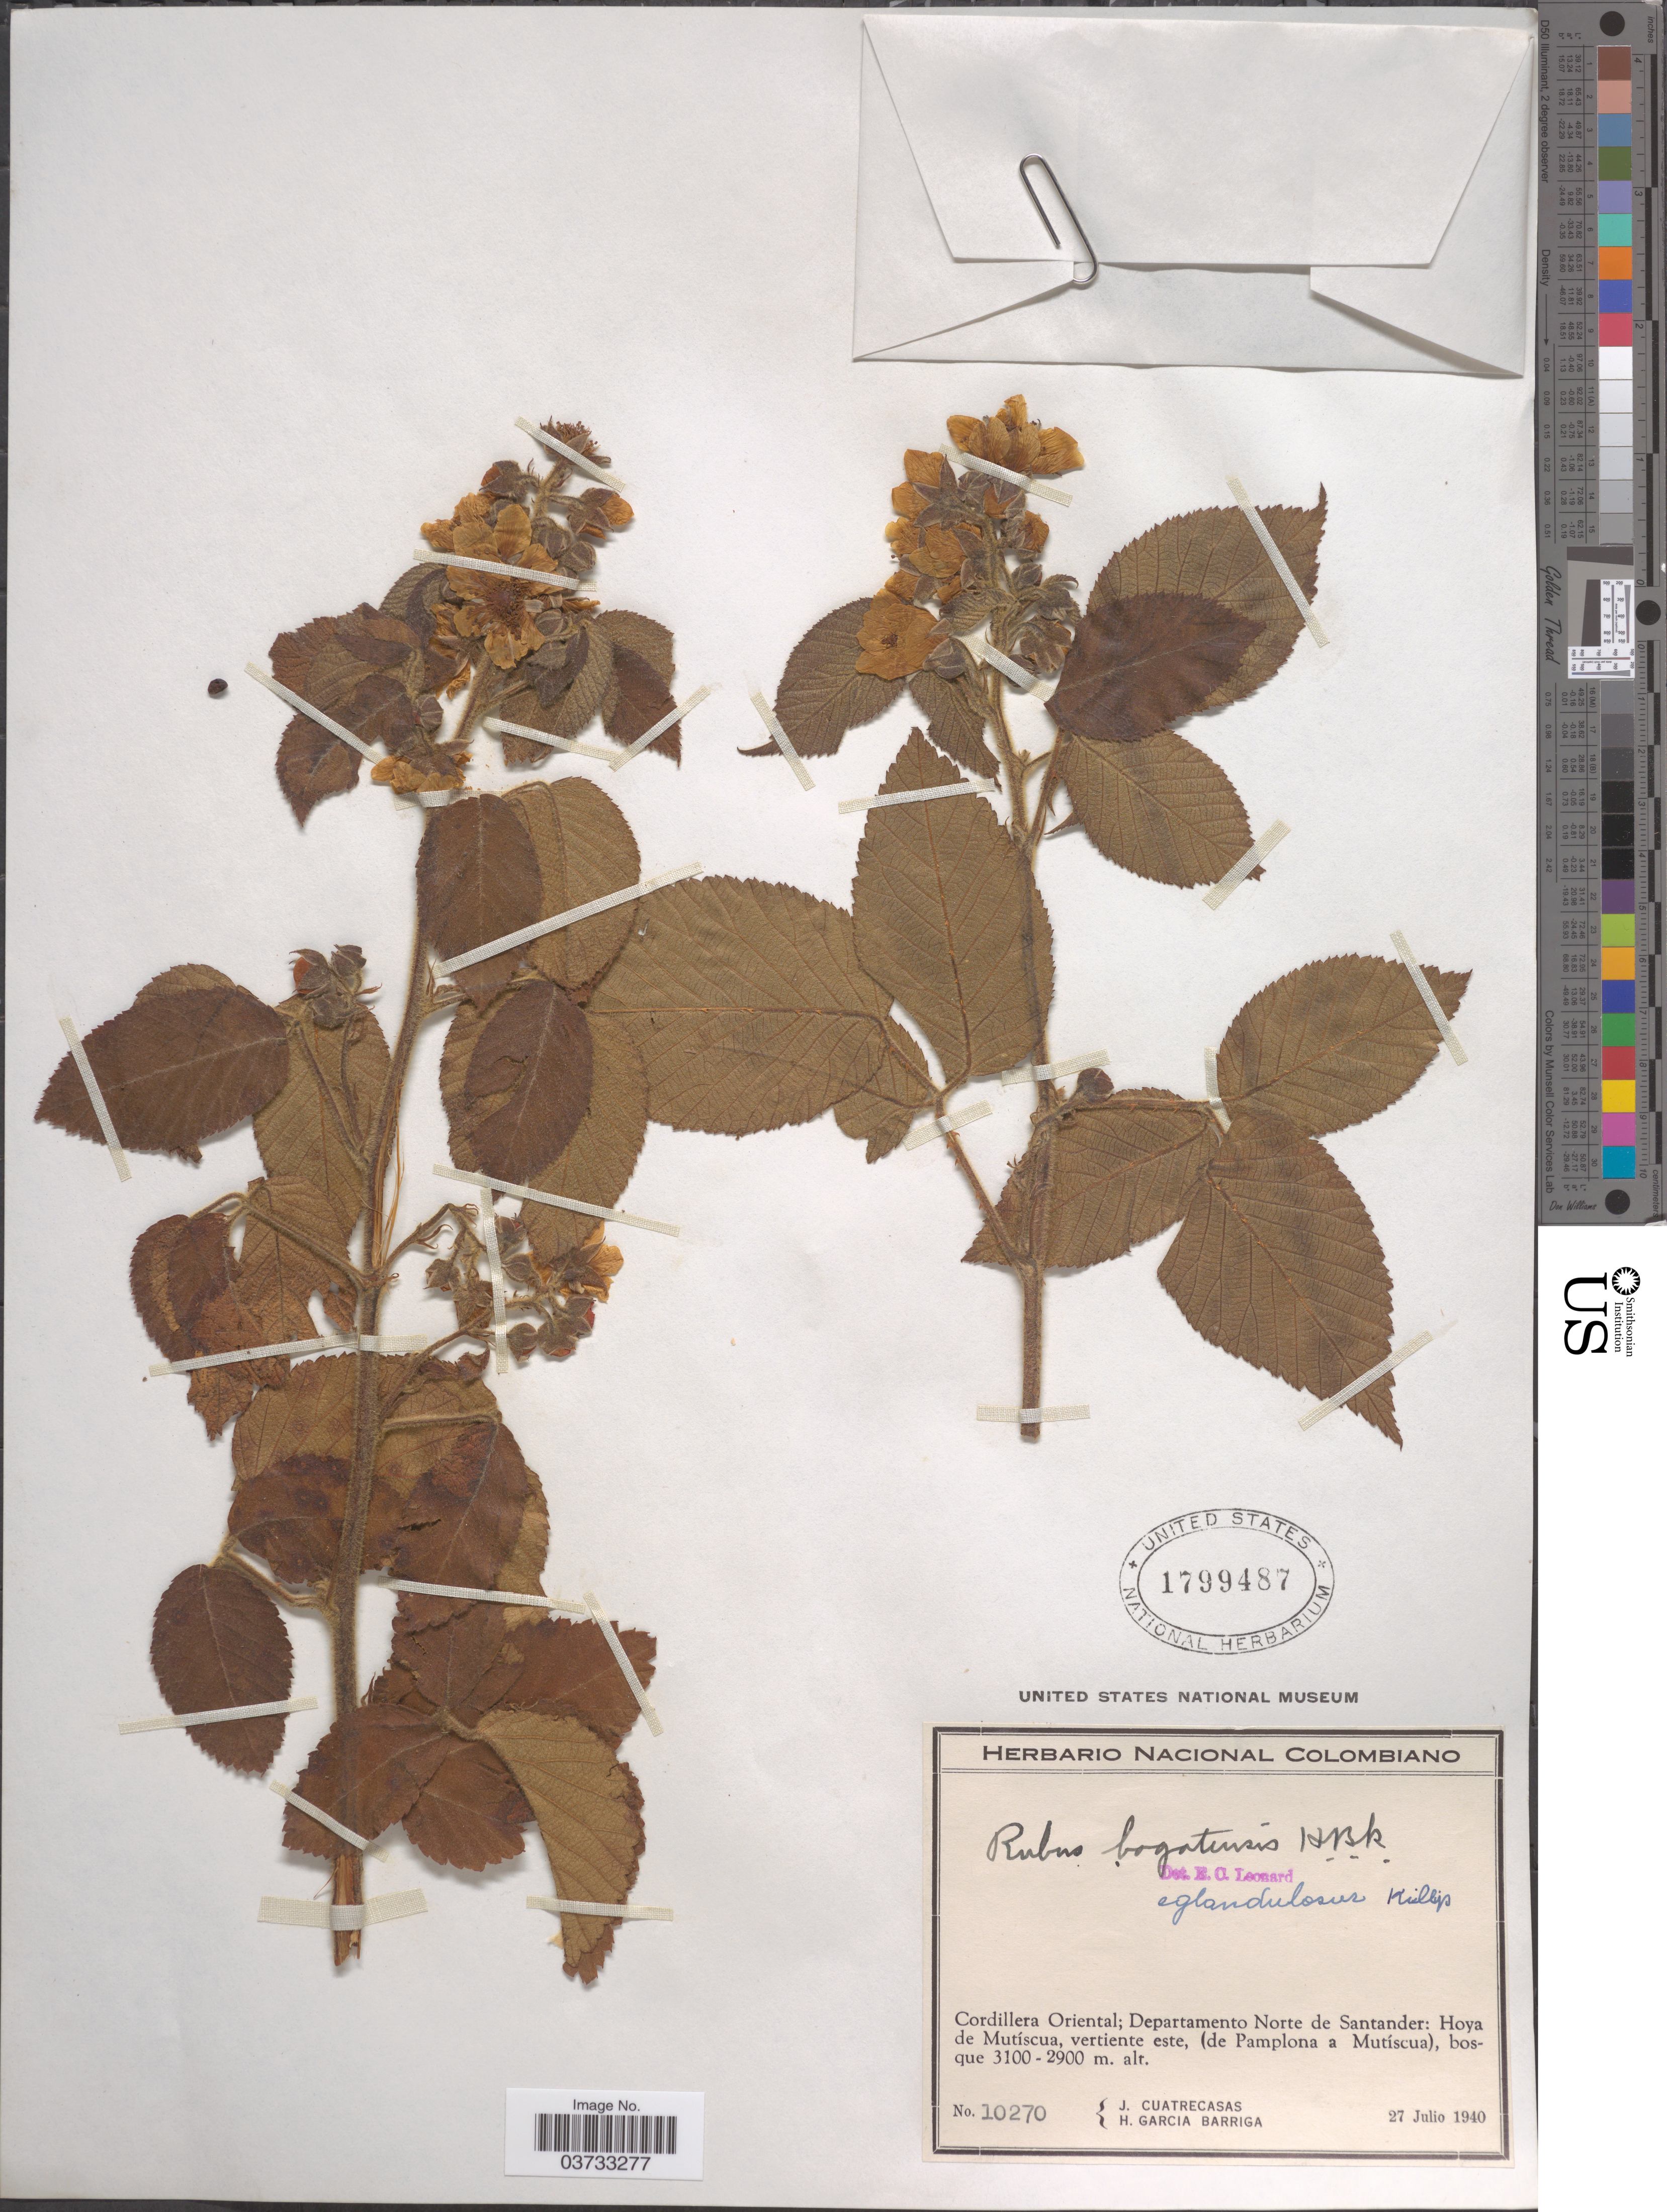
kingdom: Plantae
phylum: Tracheophyta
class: Magnoliopsida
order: Rosales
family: Rosaceae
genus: Rubus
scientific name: Rubus bogotensis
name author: Kunth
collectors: J. Cuatrecasas & H. García Barriga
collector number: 10270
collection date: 1940-07-27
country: Colombia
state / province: Norte de Santander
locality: Cordillera Oriental; Departamento Norte de Santander: Hoya de Mutíscua, vertiente este, (de Pamplona a Mutíscua).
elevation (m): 2900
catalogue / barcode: US 1799487